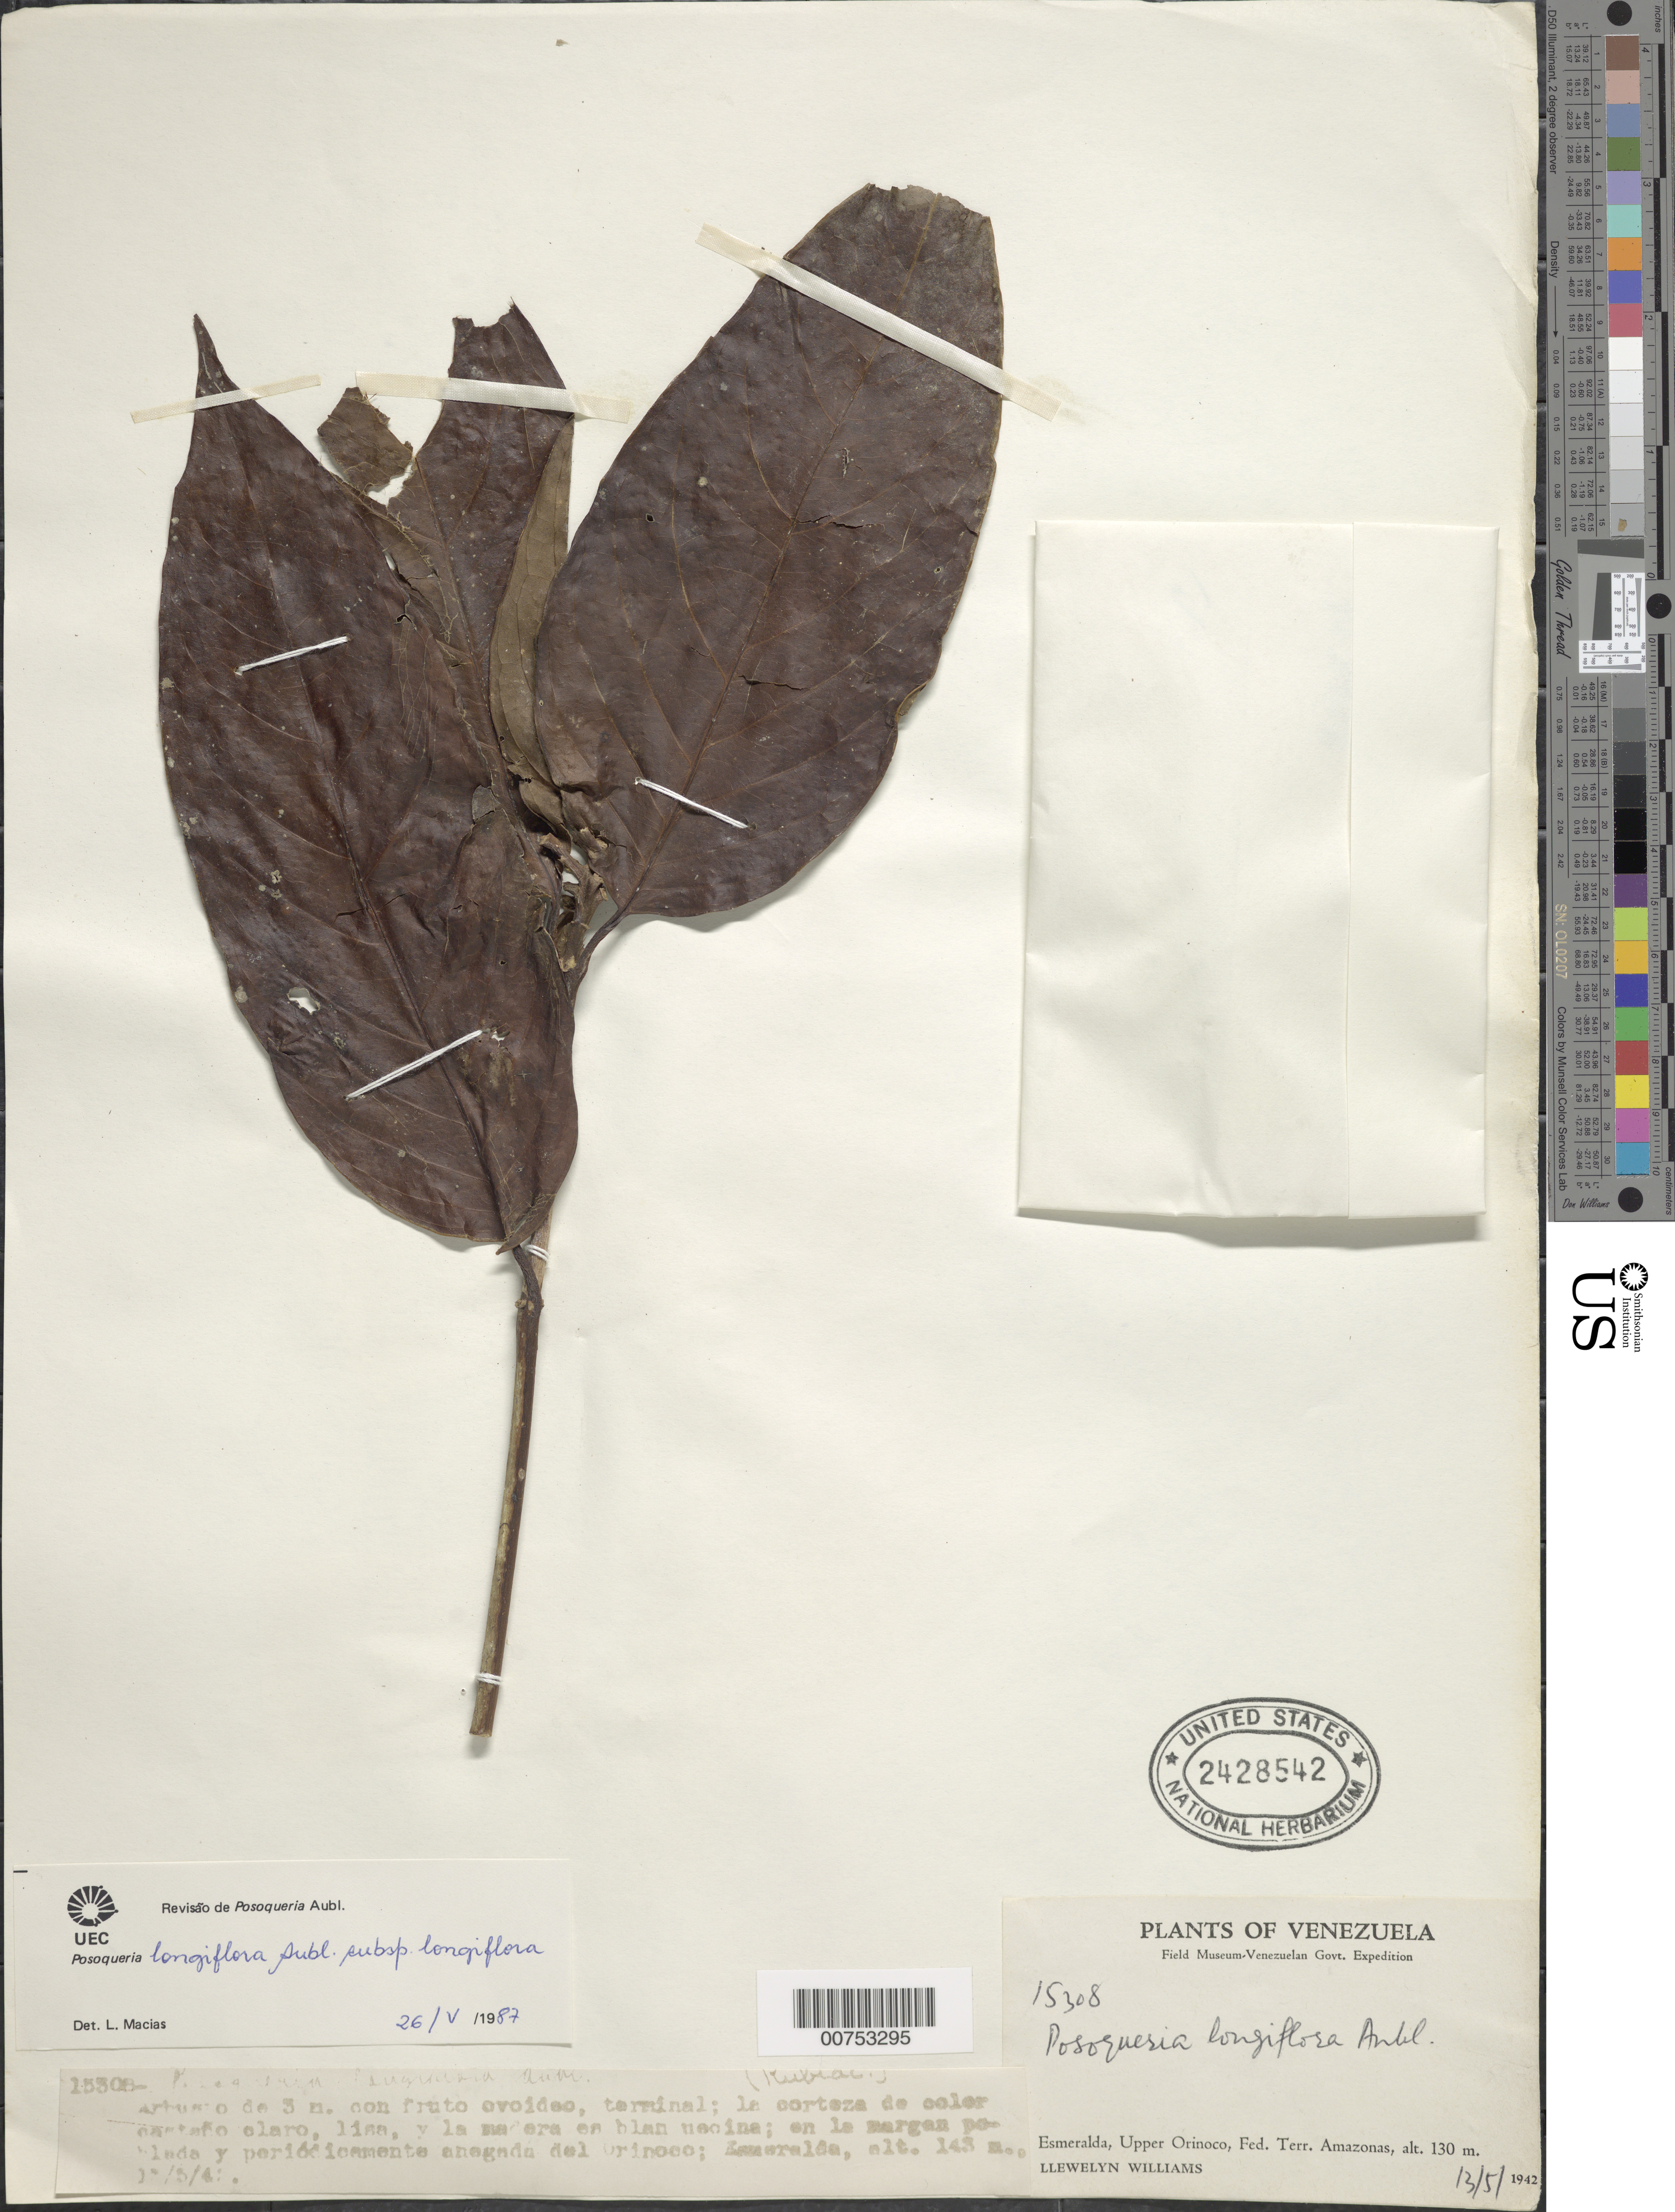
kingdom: Plantae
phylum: Tracheophyta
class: Magnoliopsida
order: Gentianales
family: Rubiaceae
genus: Posoqueria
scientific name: Posoqueria longiflora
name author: Aubl.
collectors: Ll. Williams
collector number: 15308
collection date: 1942-05-13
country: Venezuela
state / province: Amazonas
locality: Esmeralda, Upper Orinoco, Fed. Terr. Amazonas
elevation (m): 130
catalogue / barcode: US 2428542